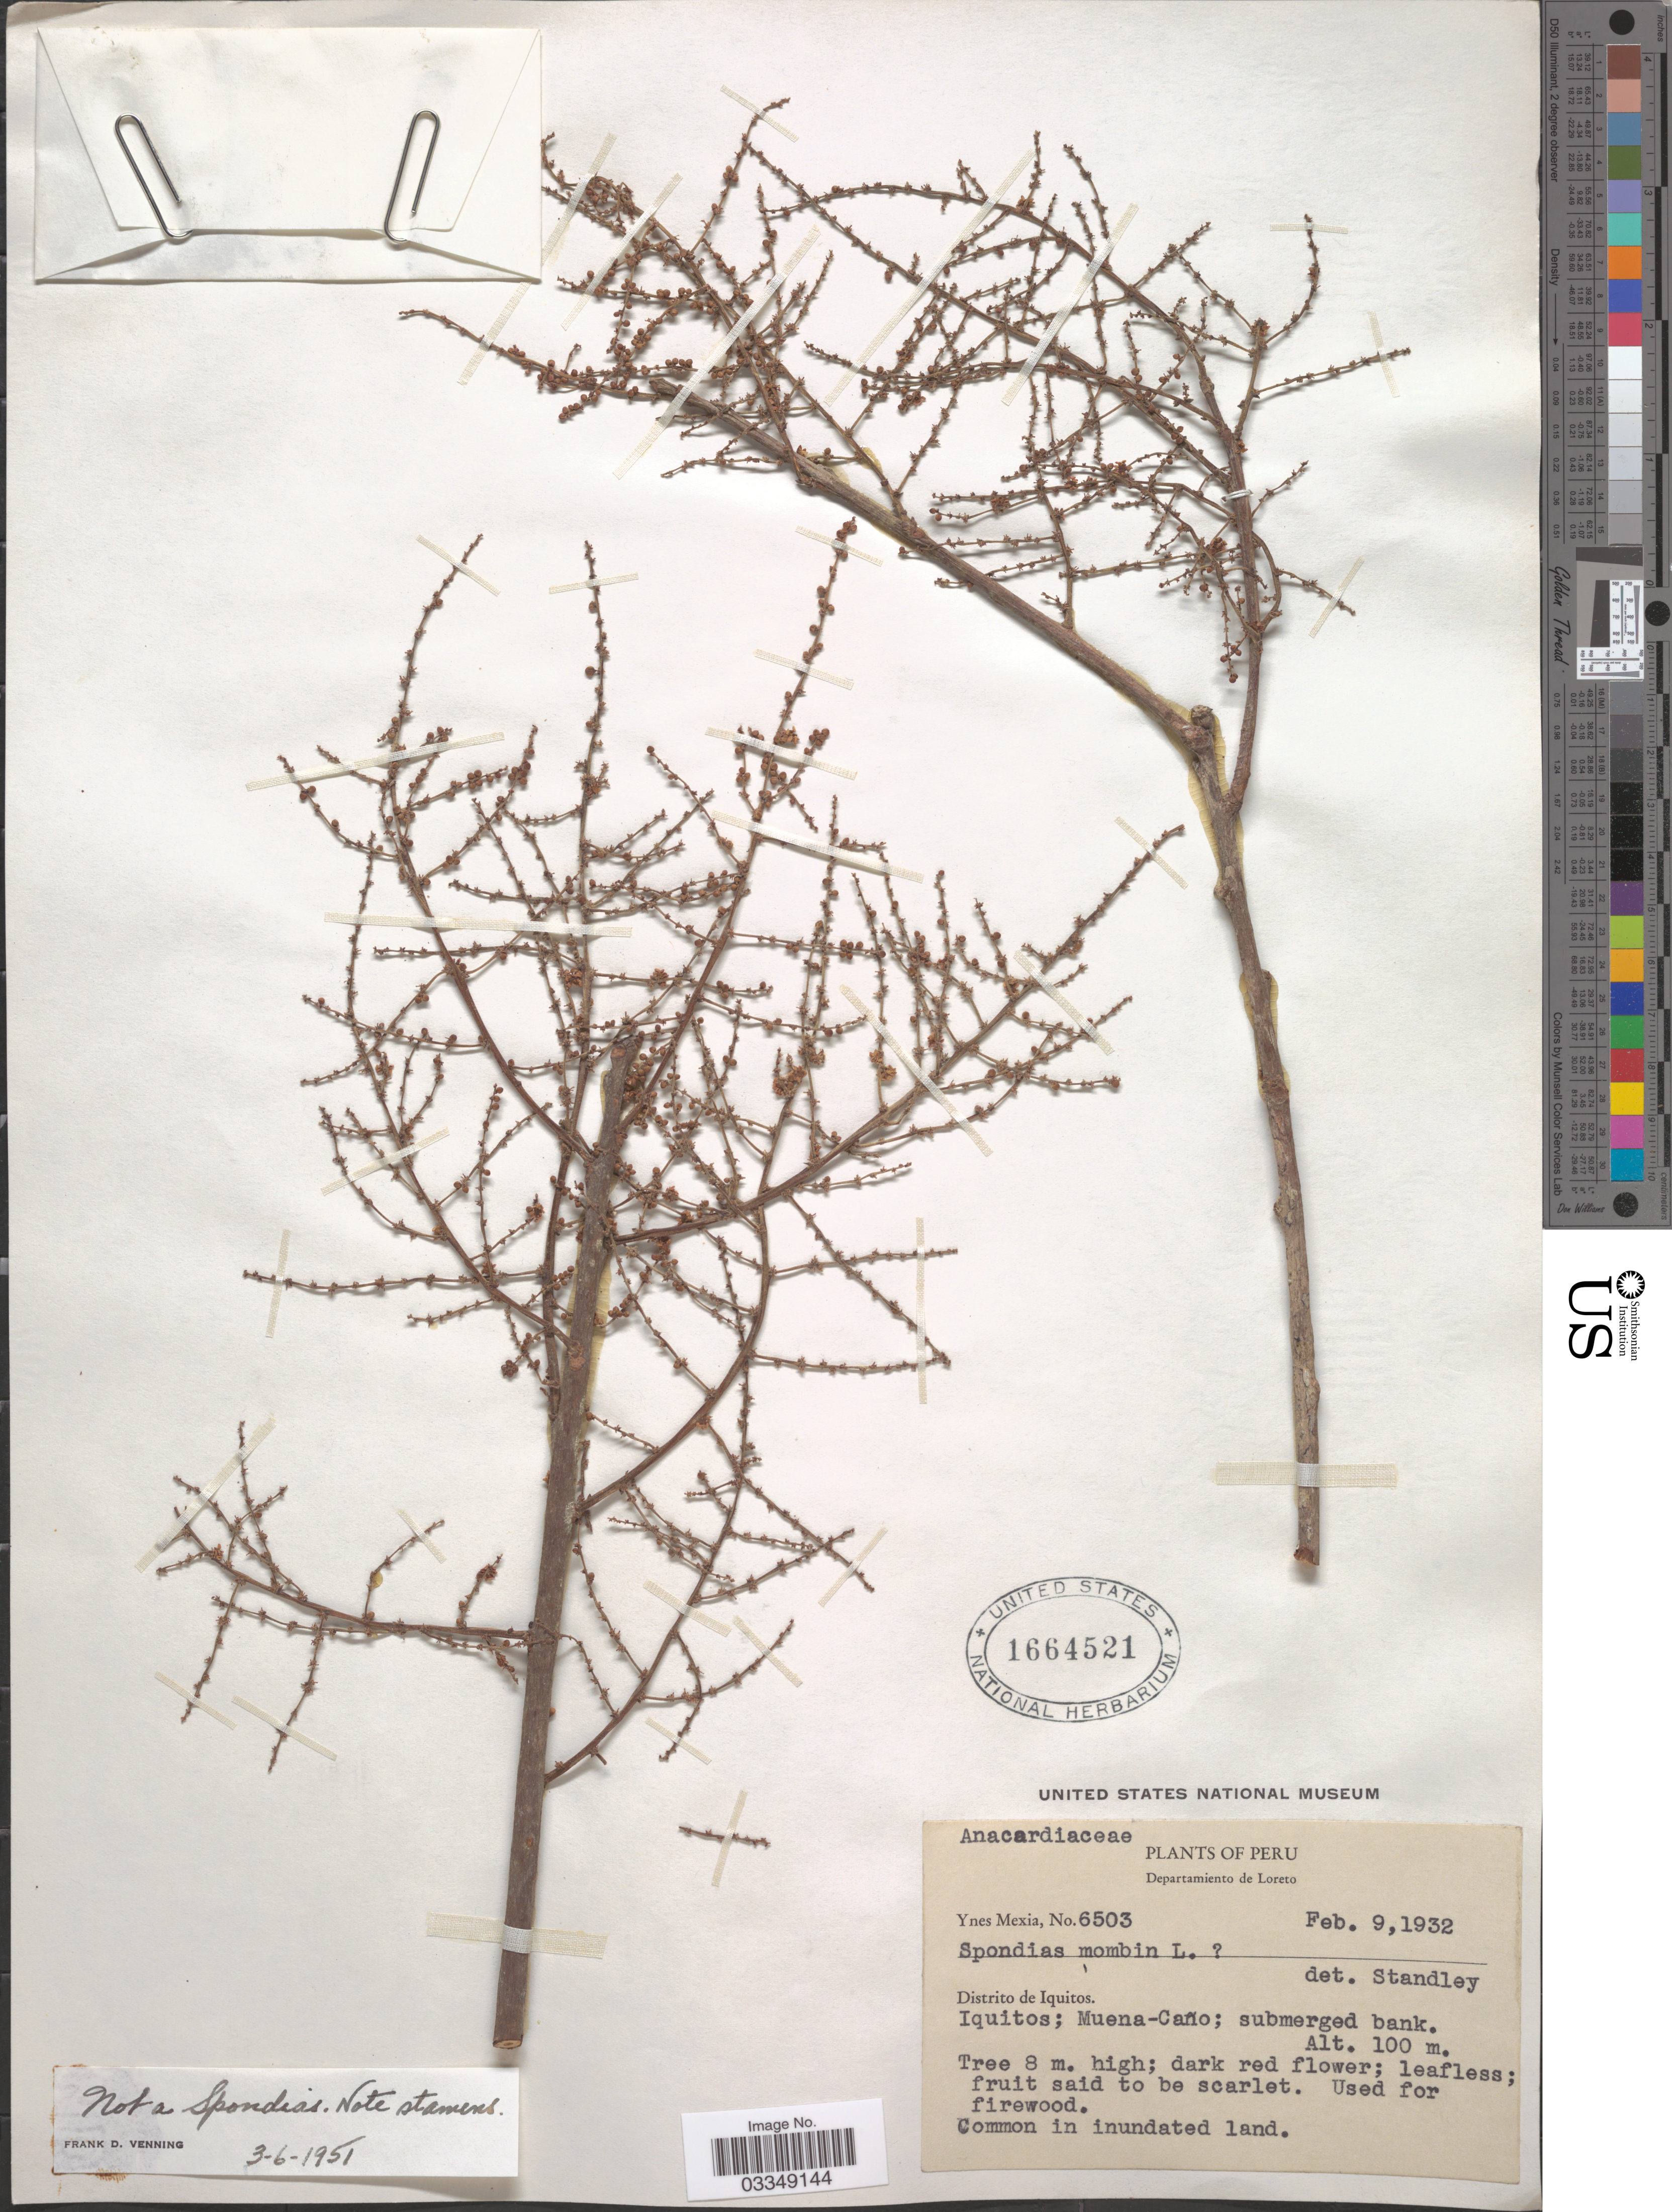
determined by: Mitchell, John D.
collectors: Y. Mexia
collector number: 6503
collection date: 1932-02-09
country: Peru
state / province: Loreto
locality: Departamento de Loreto. Distrito de Iquitos. Iquitos; Muena-Caño.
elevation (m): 100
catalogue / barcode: US 1664521